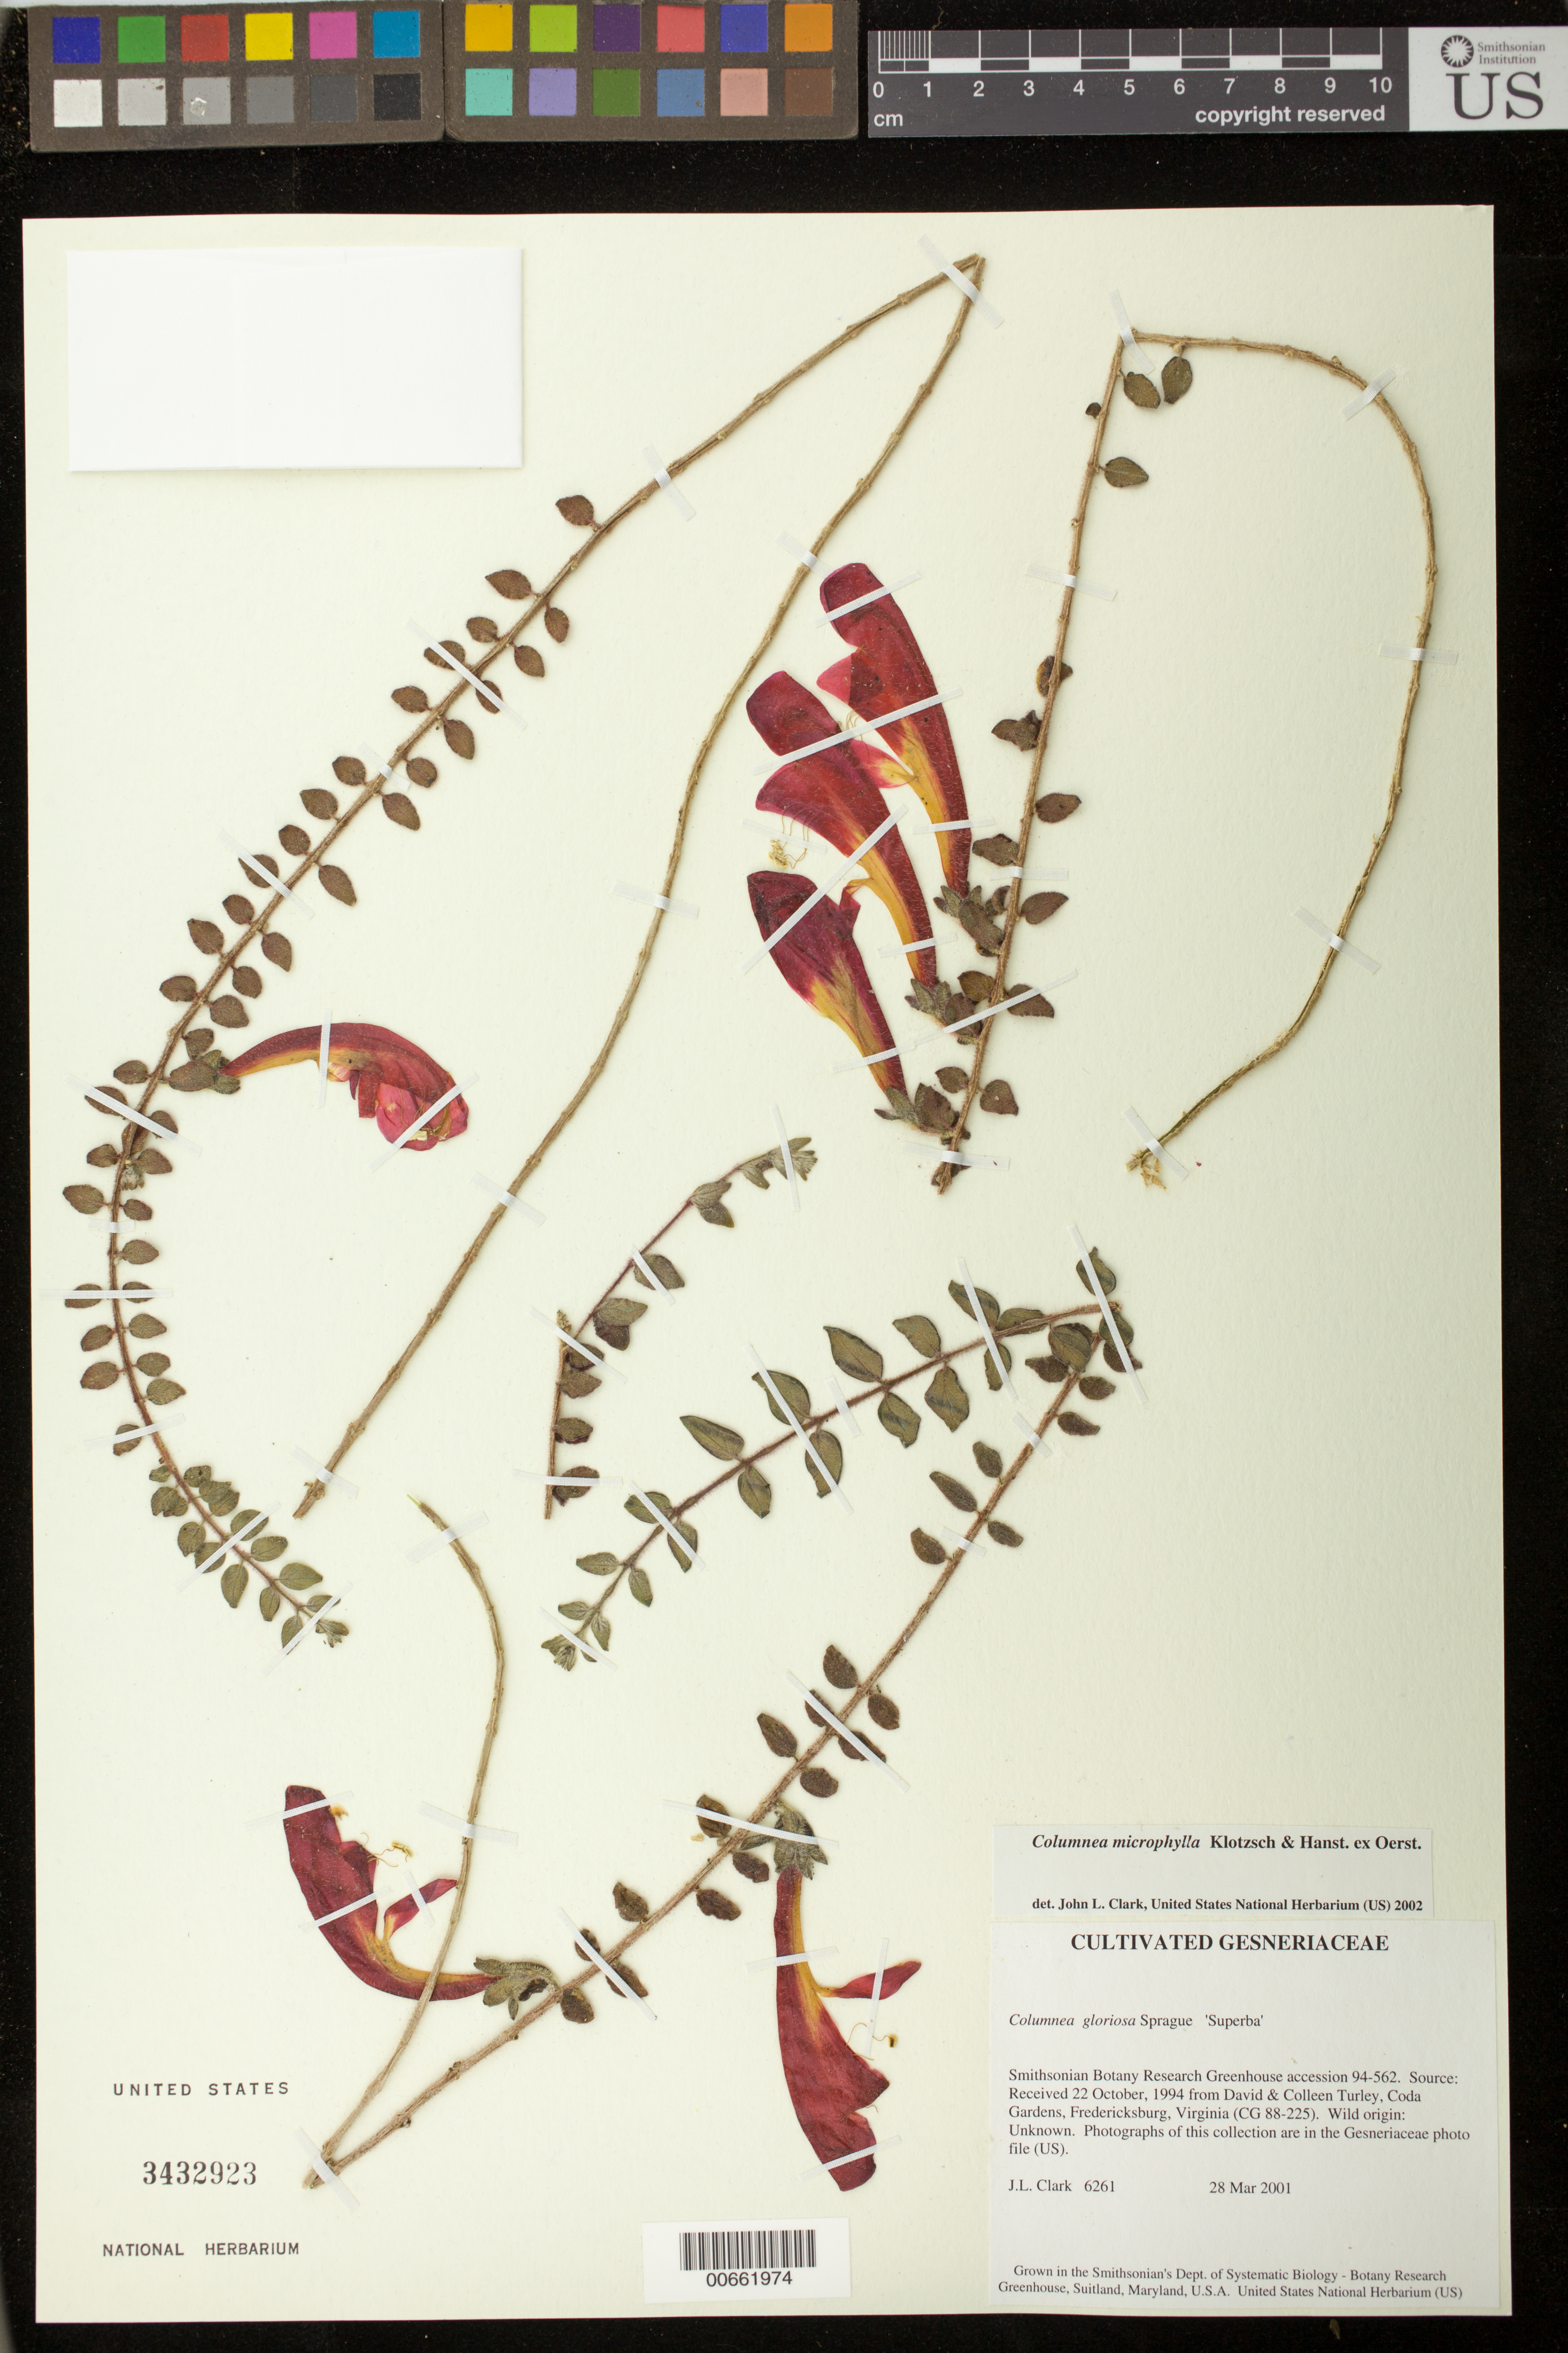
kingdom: Plantae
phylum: Tracheophyta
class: Magnoliopsida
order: Lamiales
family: Gesneriaceae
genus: Columnea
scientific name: Columnea microphylla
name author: Klotzsch & Hanst. ex Oerst.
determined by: Clark, J. L., (SEL), The Marie Selby Botanical Garden (UNITED STATES)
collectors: J. L. Clark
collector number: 6261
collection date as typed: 28 Mar 2001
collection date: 2001-03-28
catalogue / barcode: US 3432923